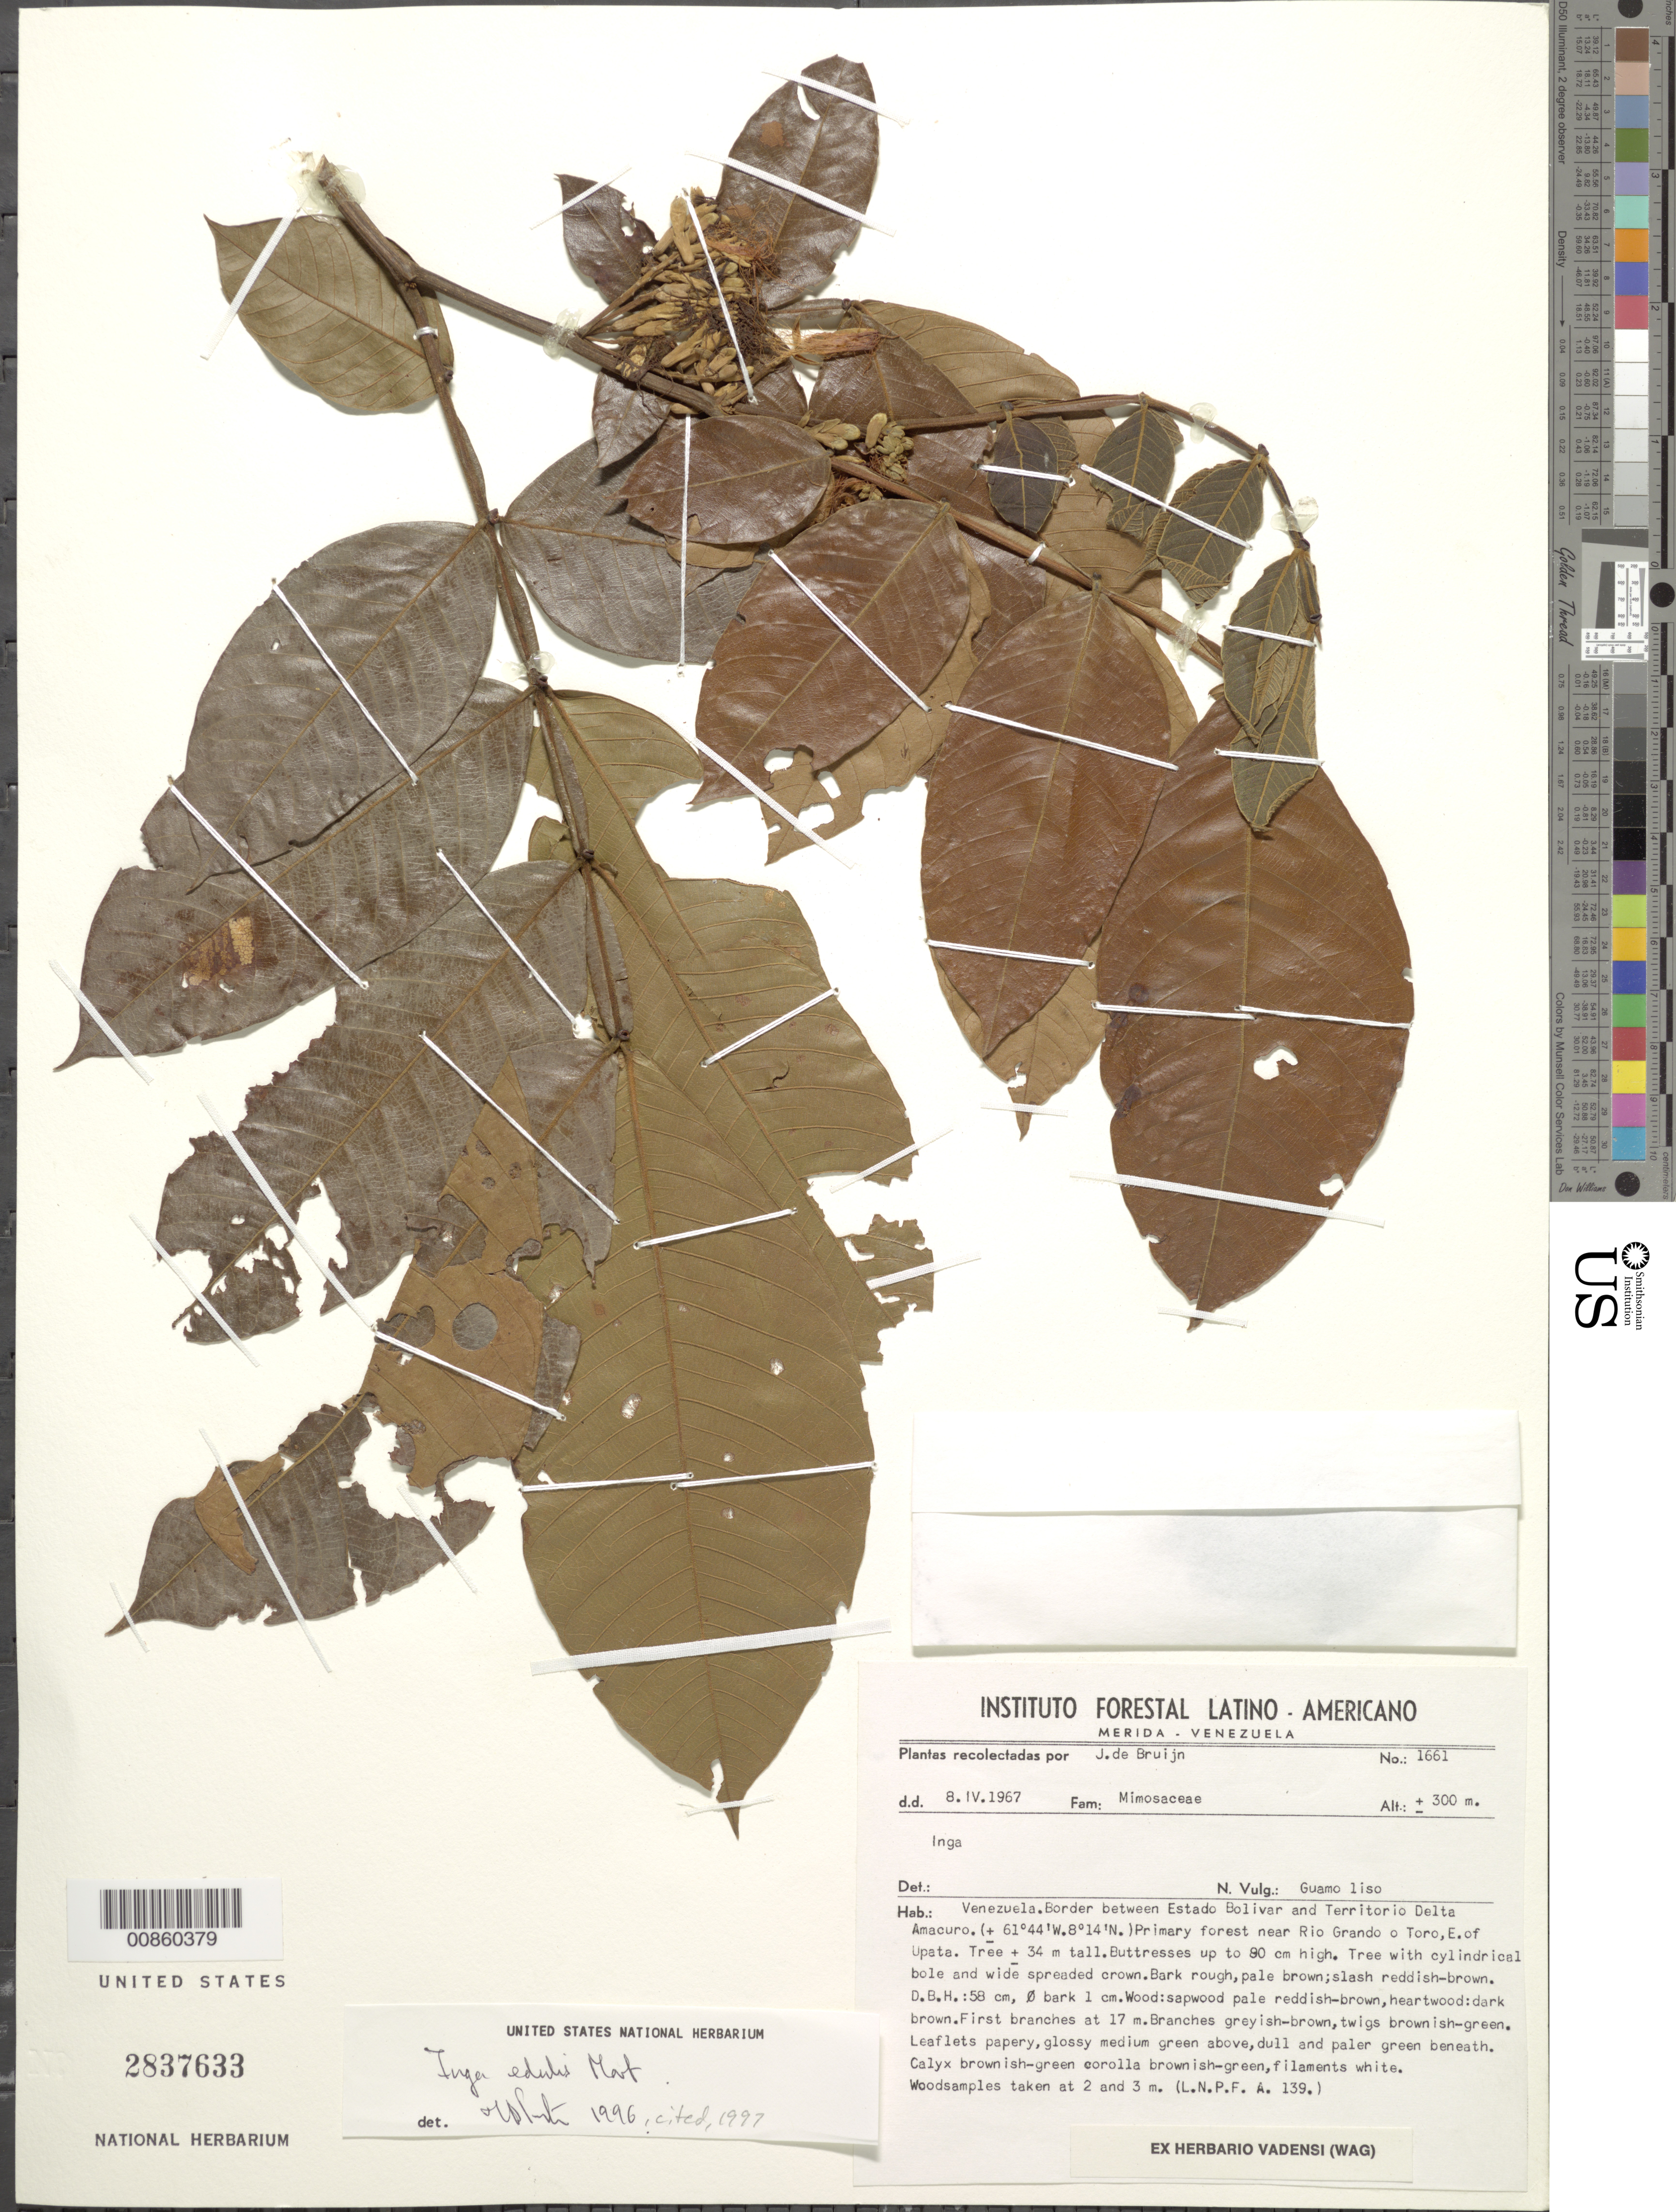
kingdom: Plantae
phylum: Tracheophyta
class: Magnoliopsida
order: Fabales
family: Fabaceae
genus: Inga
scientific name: Inga edulis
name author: Mart.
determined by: Pennington, T. D., (K)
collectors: J. Bruijn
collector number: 1661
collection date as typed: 8-Apr-67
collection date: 1967-04-08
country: Venezuela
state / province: Bolívar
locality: Estado Bolívar and Territorío Delta Amacuro border, near Río Grande o Toro, E of Upata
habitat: Primary forest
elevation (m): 300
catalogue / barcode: US 2837633